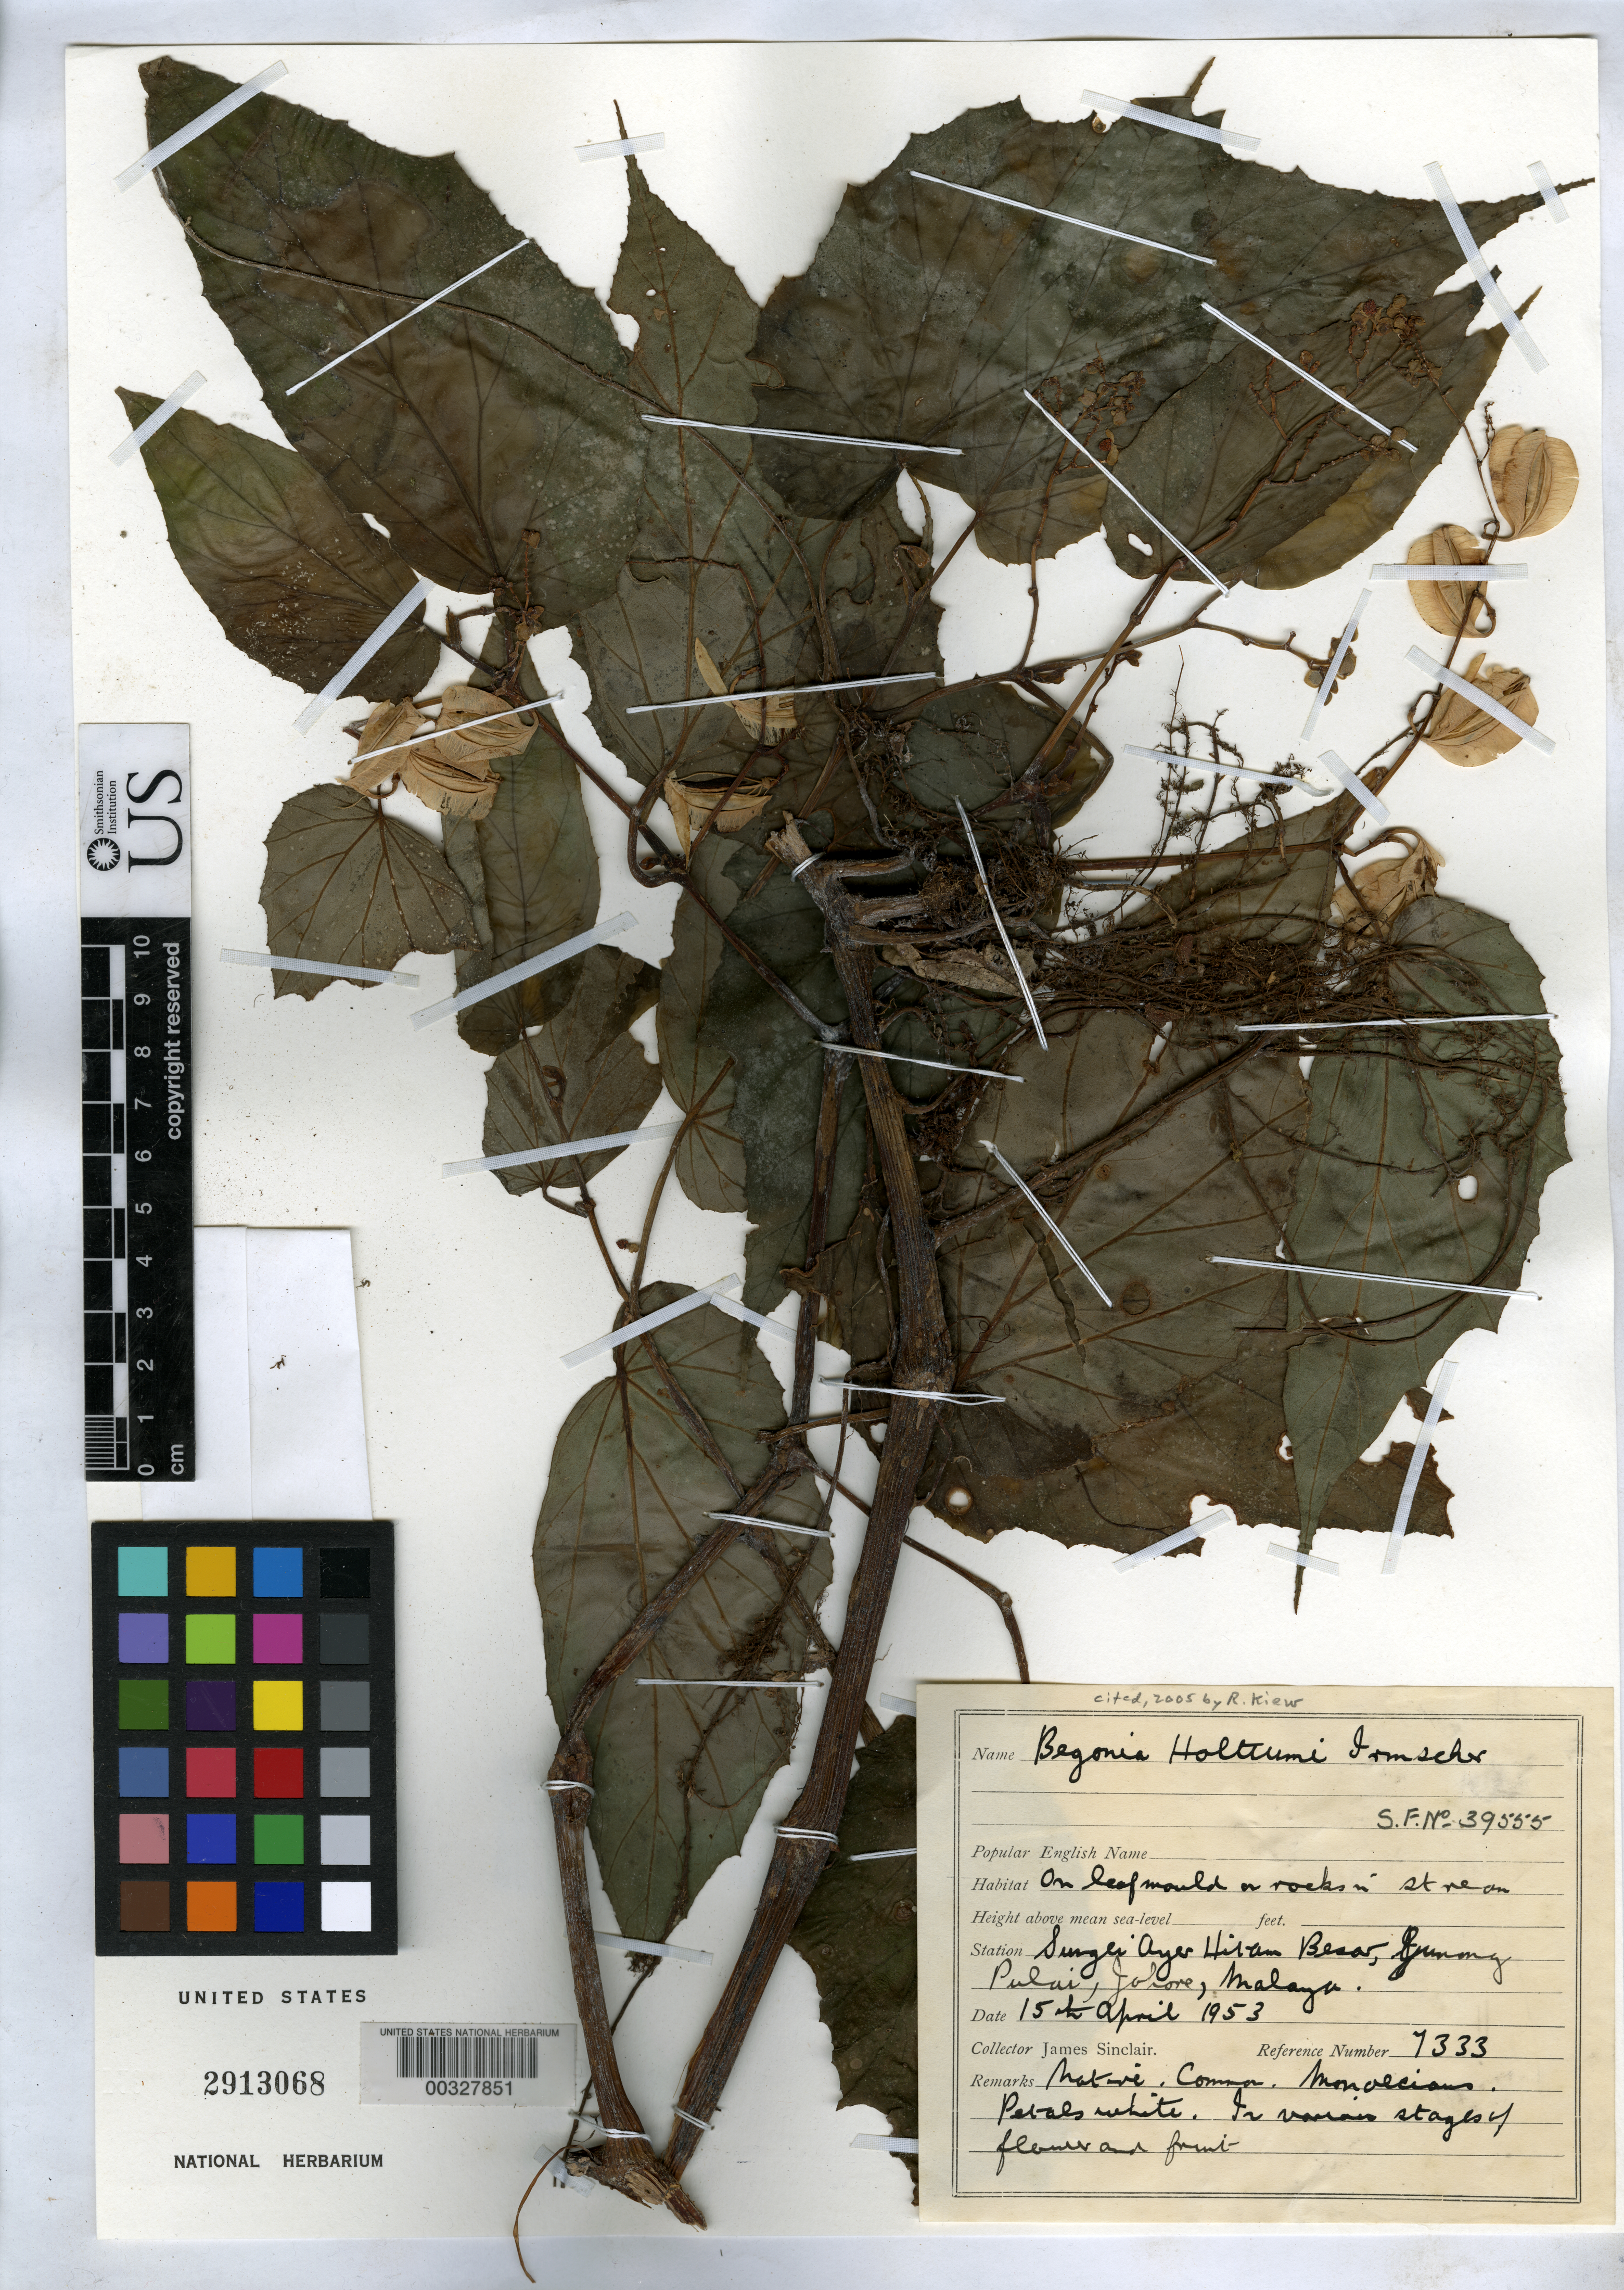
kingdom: Plantae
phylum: Tracheophyta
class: Magnoliopsida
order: Cucurbitales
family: Begoniaceae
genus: Begonia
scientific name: Begonia holttumii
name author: Irmsch.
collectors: J. Sinclair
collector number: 7333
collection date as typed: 15 Apr 1953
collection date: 1953-04-15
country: Malaysia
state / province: Johor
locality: Sungei ayer hilton besar, (e)umong palai [Malay Peninsula]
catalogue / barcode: US 2913068